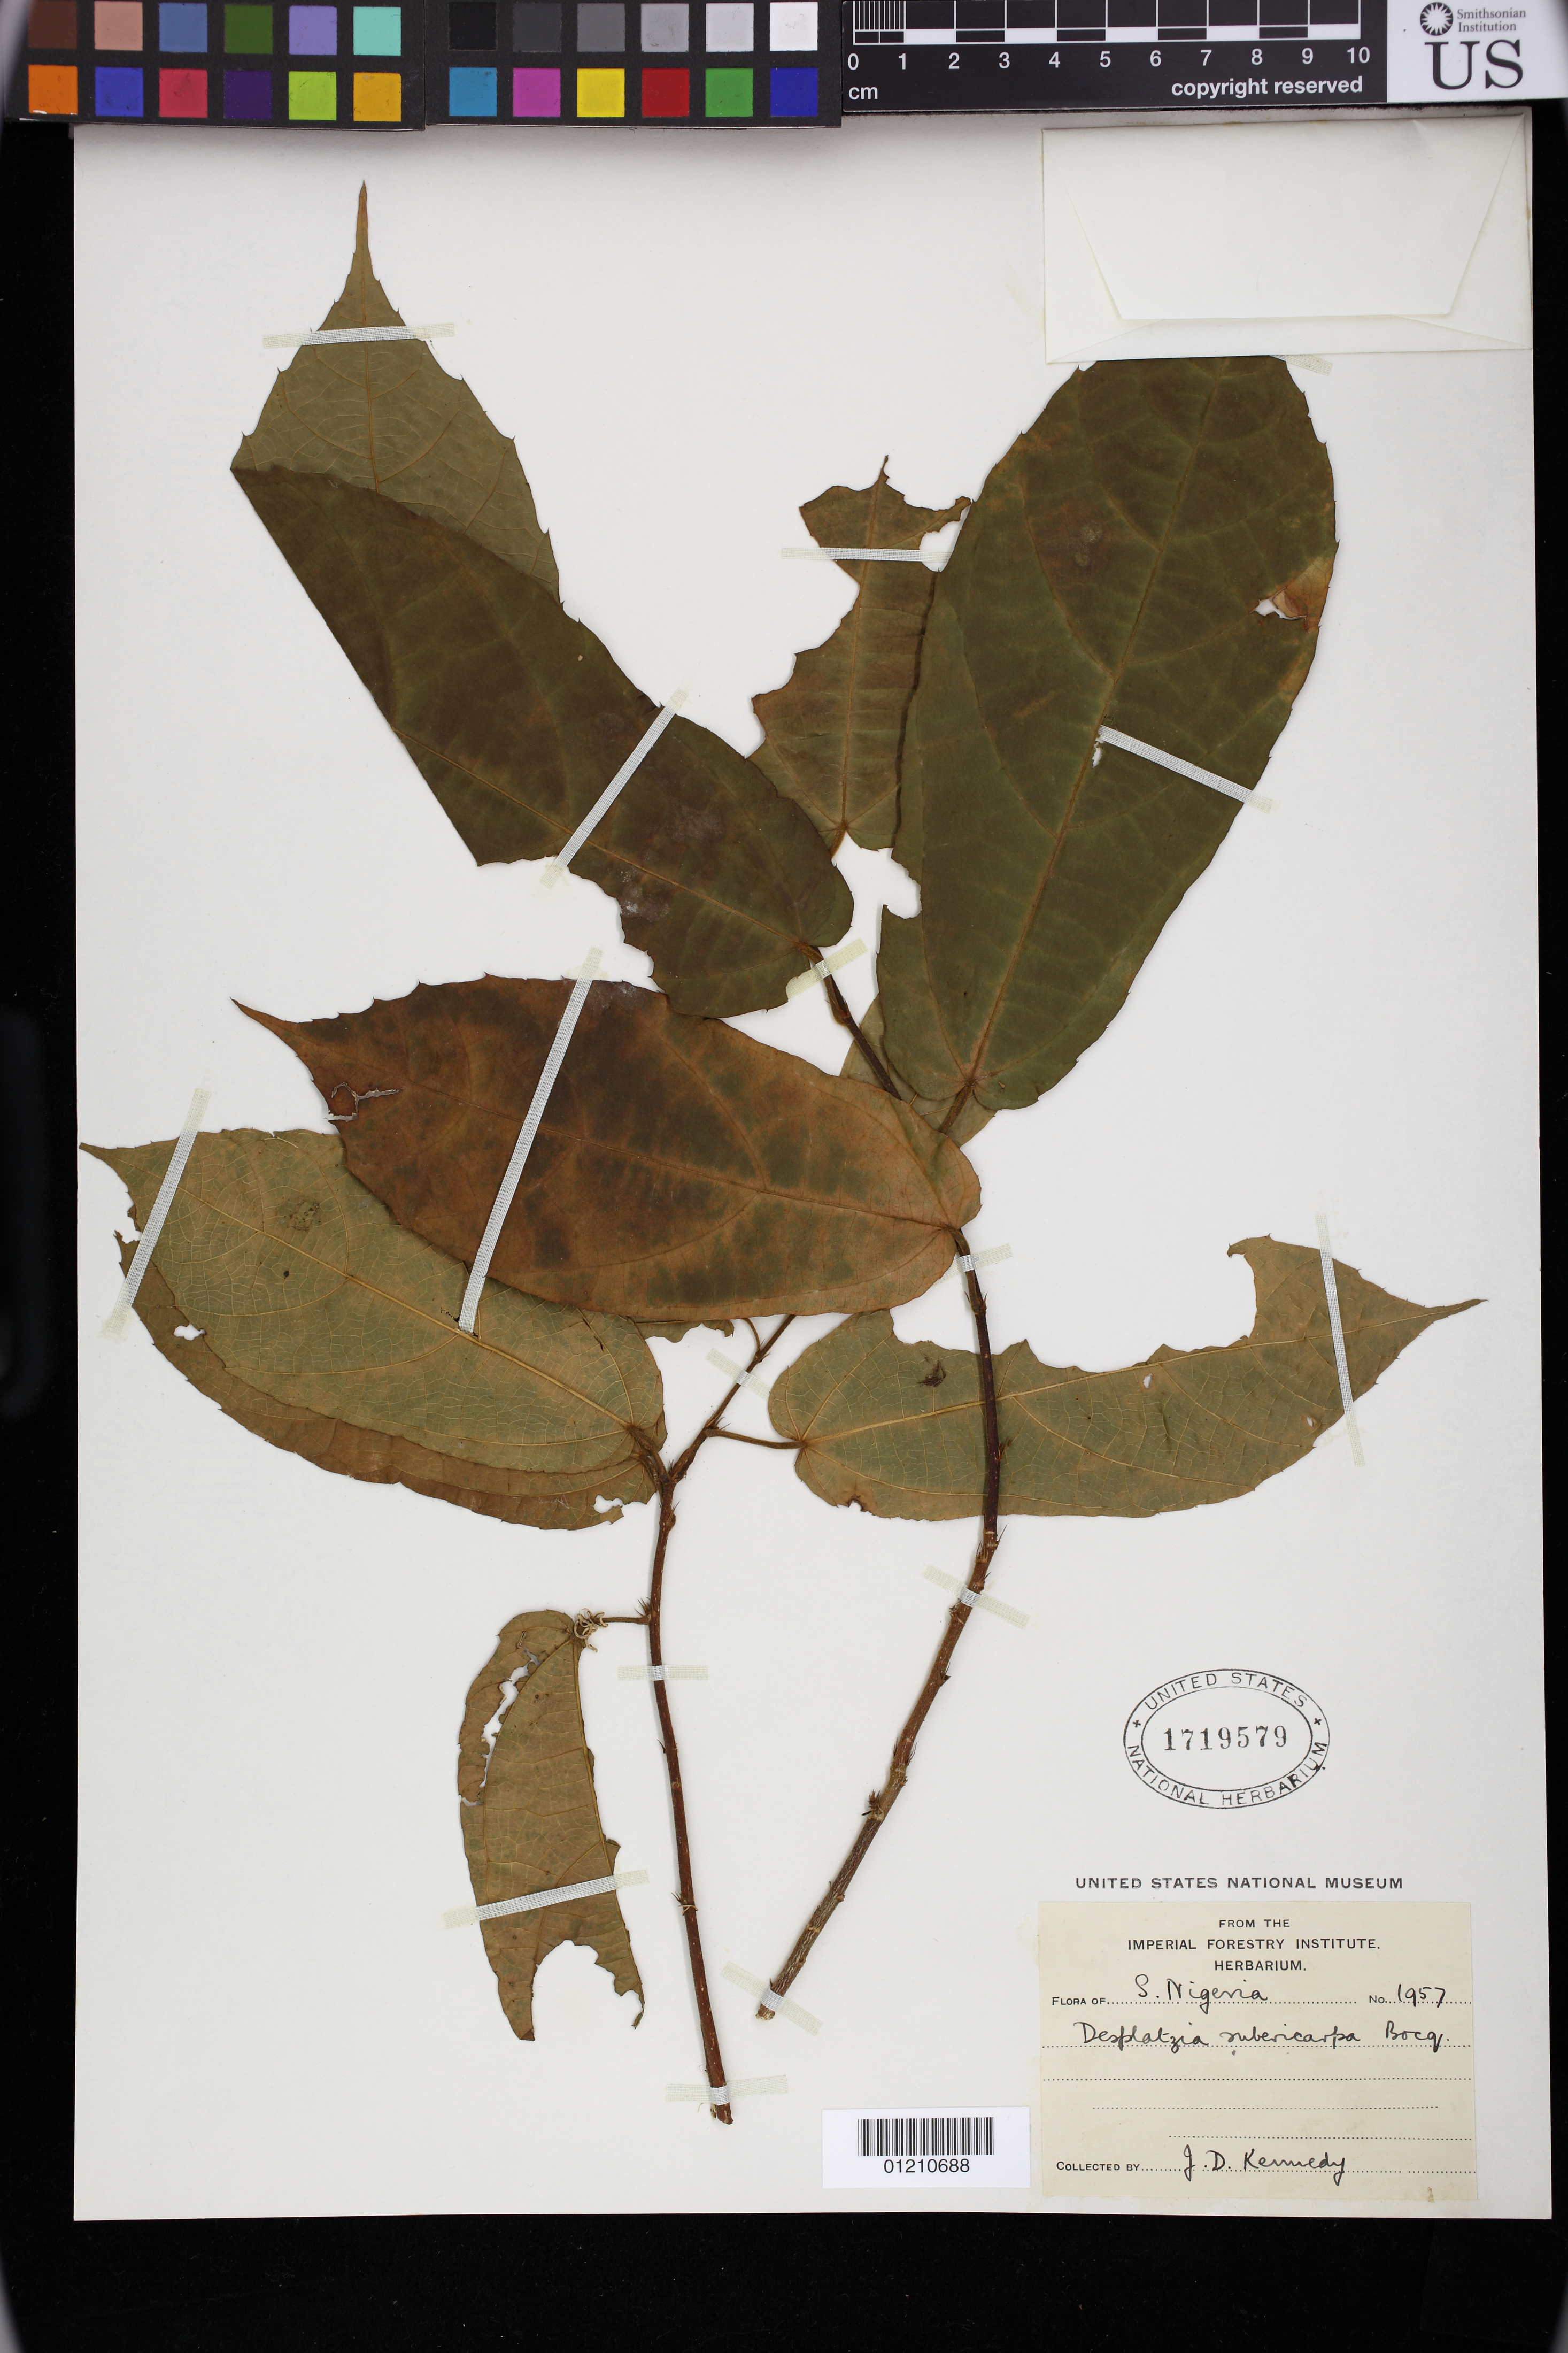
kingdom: Plantae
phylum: Tracheophyta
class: Magnoliopsida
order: Malvales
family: Malvaceae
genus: Desplatsia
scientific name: Desplatsia subericarpa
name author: Bocq.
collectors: J. D. Kennedy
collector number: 1957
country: Nigeria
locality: South nigeria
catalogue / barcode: US 1719579